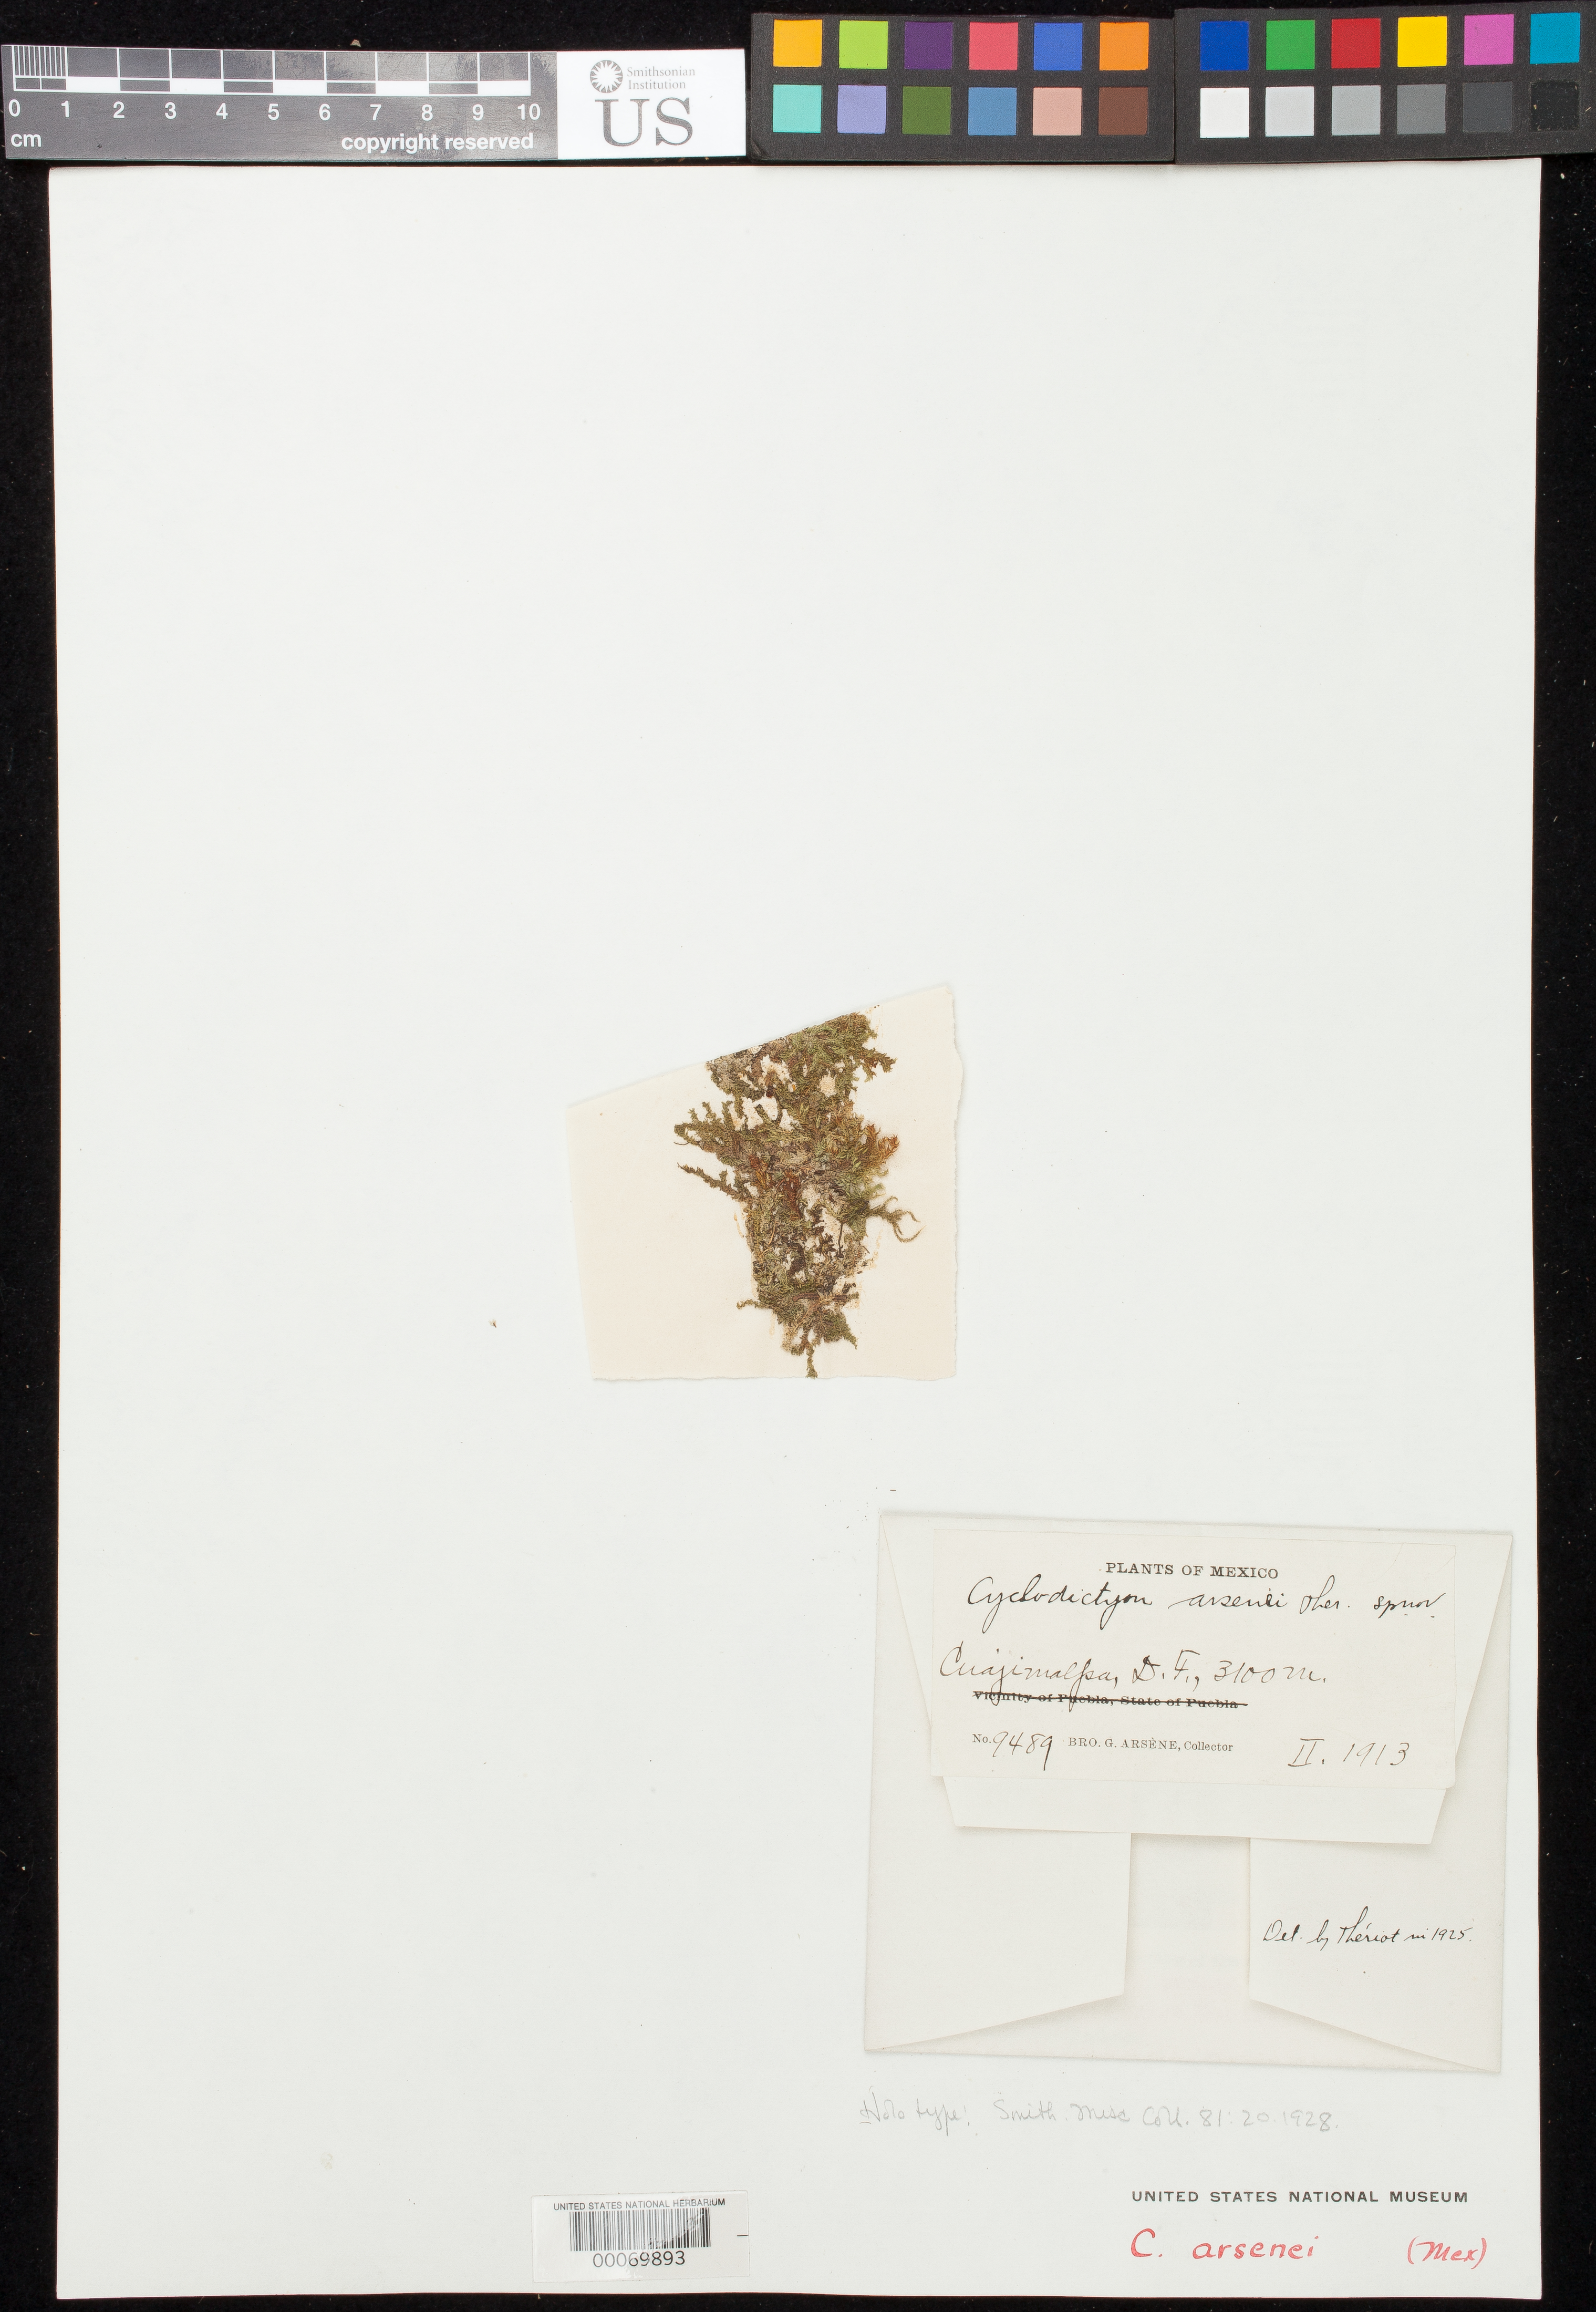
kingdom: Plantae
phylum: Bryophyta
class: Bryopsida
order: Hookeriales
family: Pilotrichaceae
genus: Cyclodictyon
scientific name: Cyclodictyon arsenei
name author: Thér.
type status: Holotype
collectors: Bro. G. Arsène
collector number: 9489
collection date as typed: Feb 1913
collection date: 1913-02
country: Mexico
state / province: Distrito Federal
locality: Cuajimalpa.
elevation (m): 3100